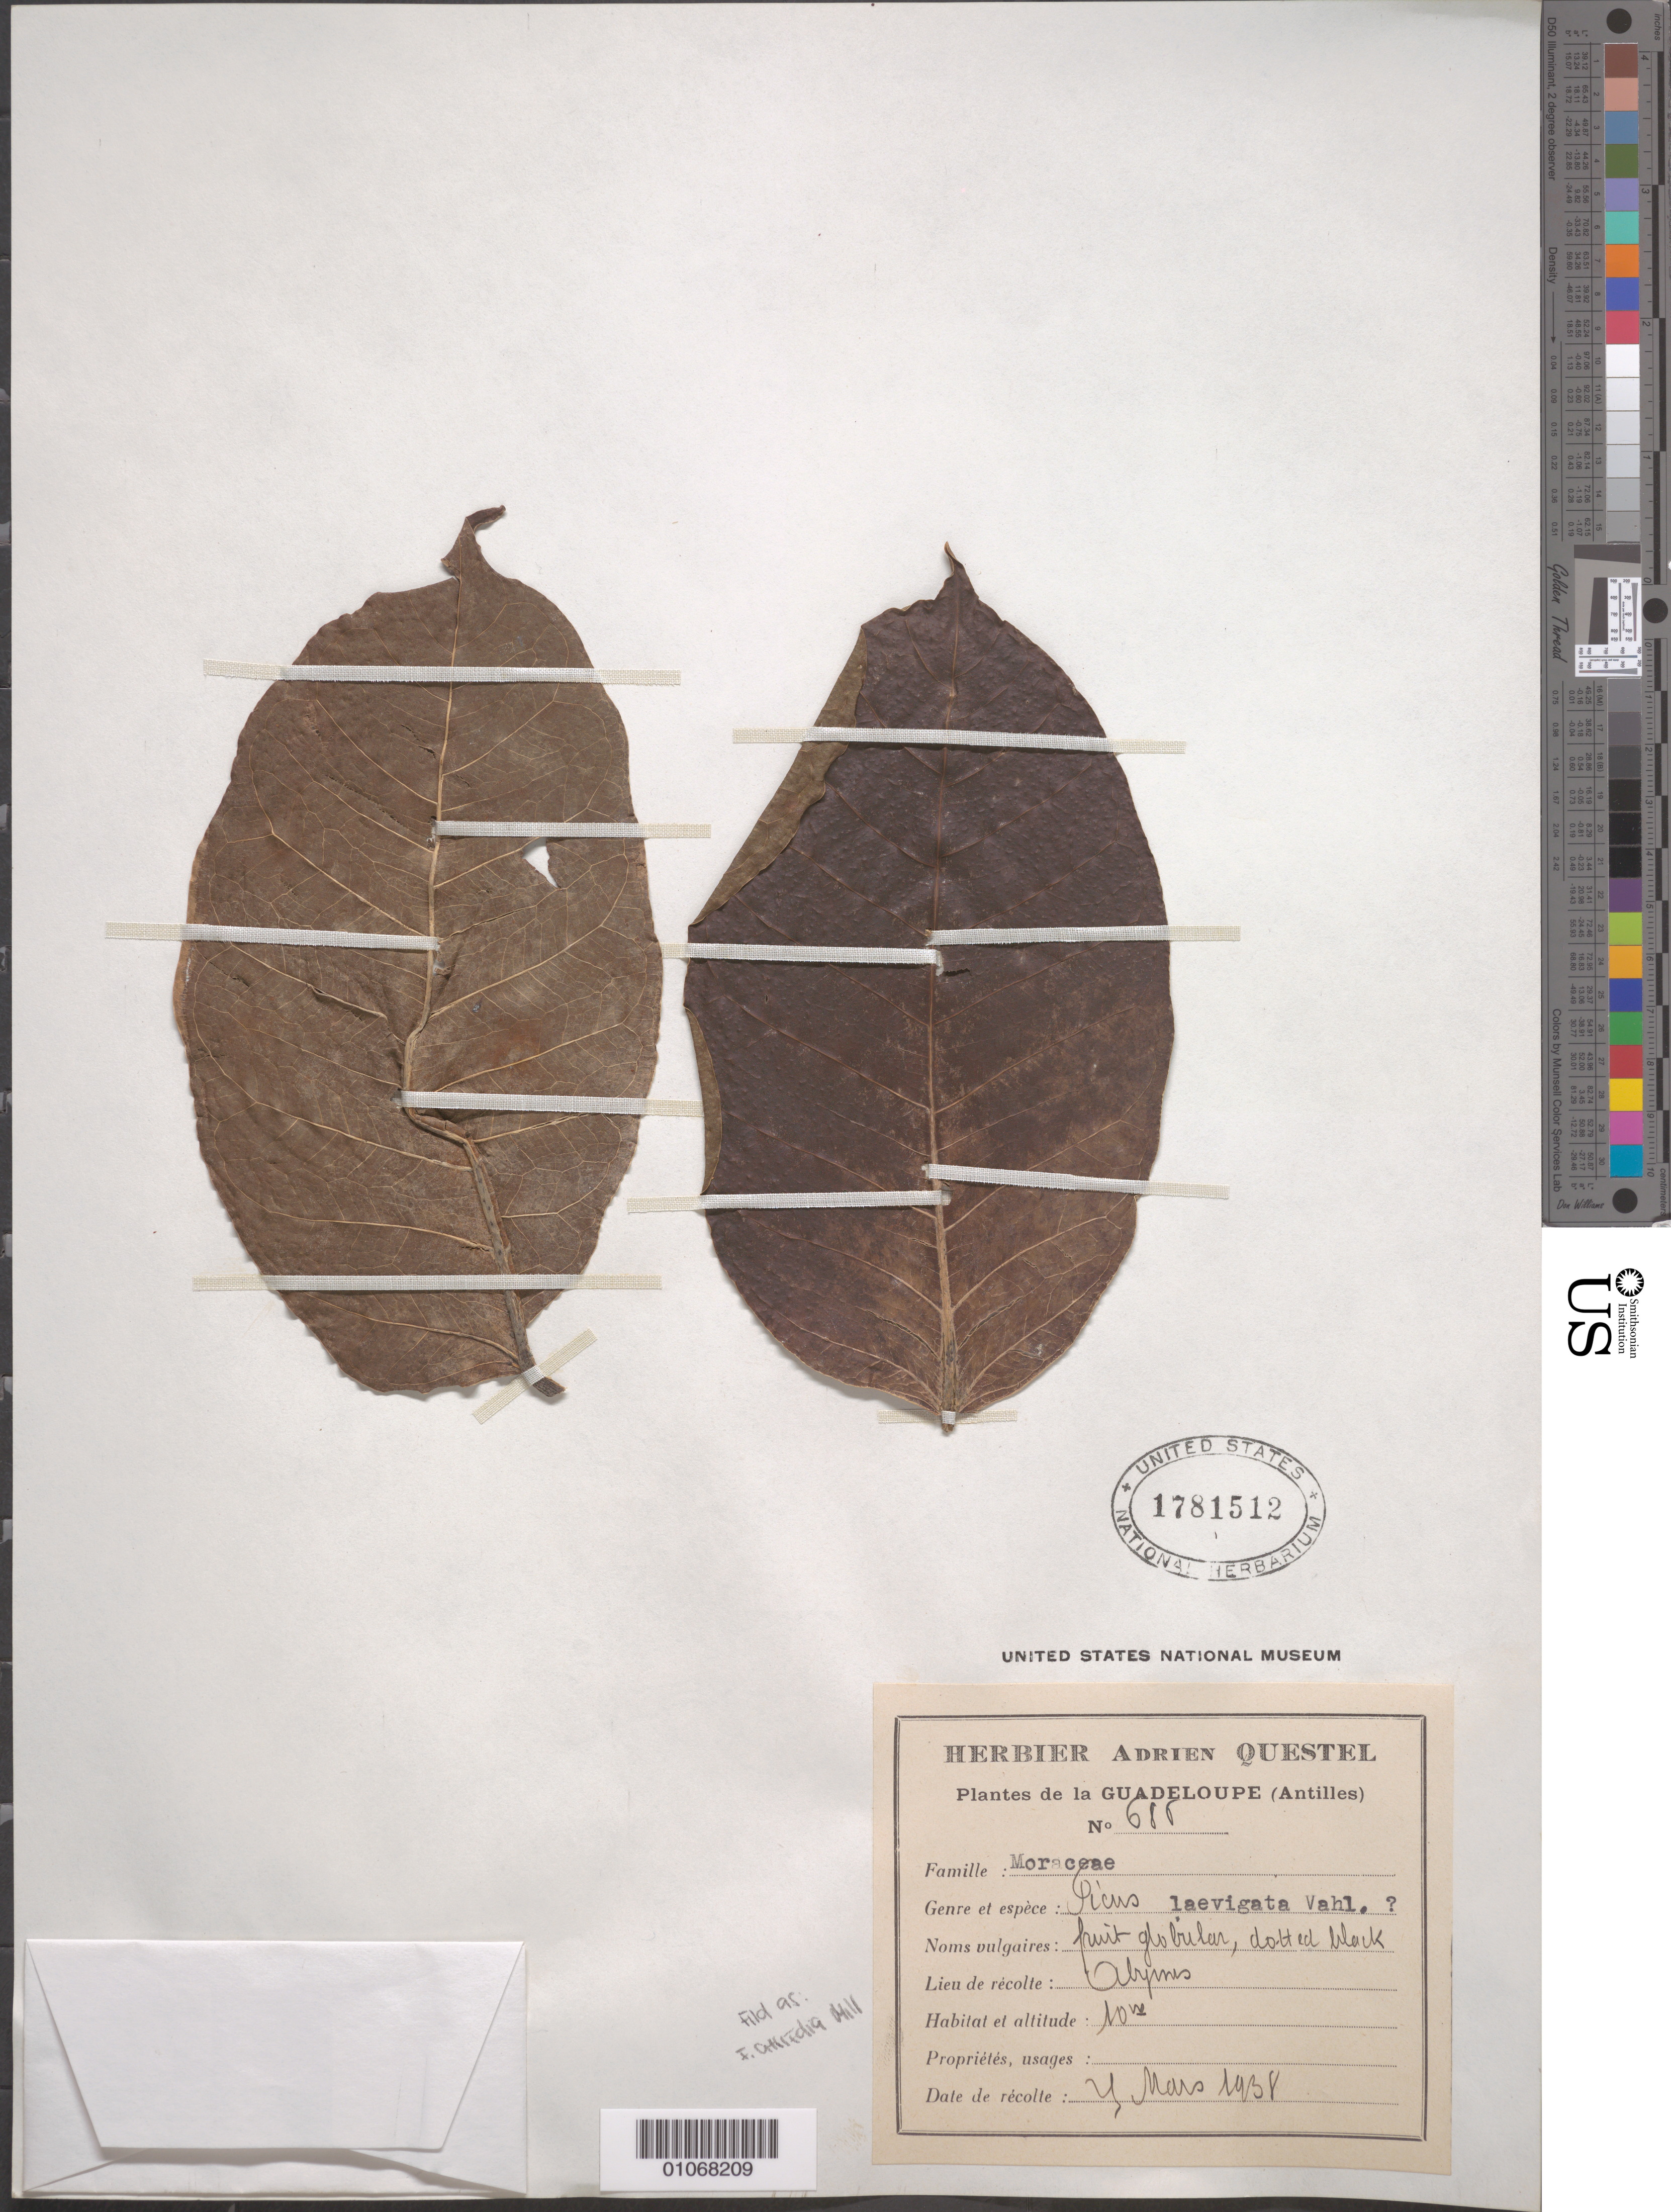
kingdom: Plantae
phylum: Tracheophyta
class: Magnoliopsida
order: Rosales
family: Moraceae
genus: Ficus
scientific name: Ficus citrifolia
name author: Mill.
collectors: A. Questel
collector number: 686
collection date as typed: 04 Mar 1938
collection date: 1938-03-04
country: Guadeloupe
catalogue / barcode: US 1781512